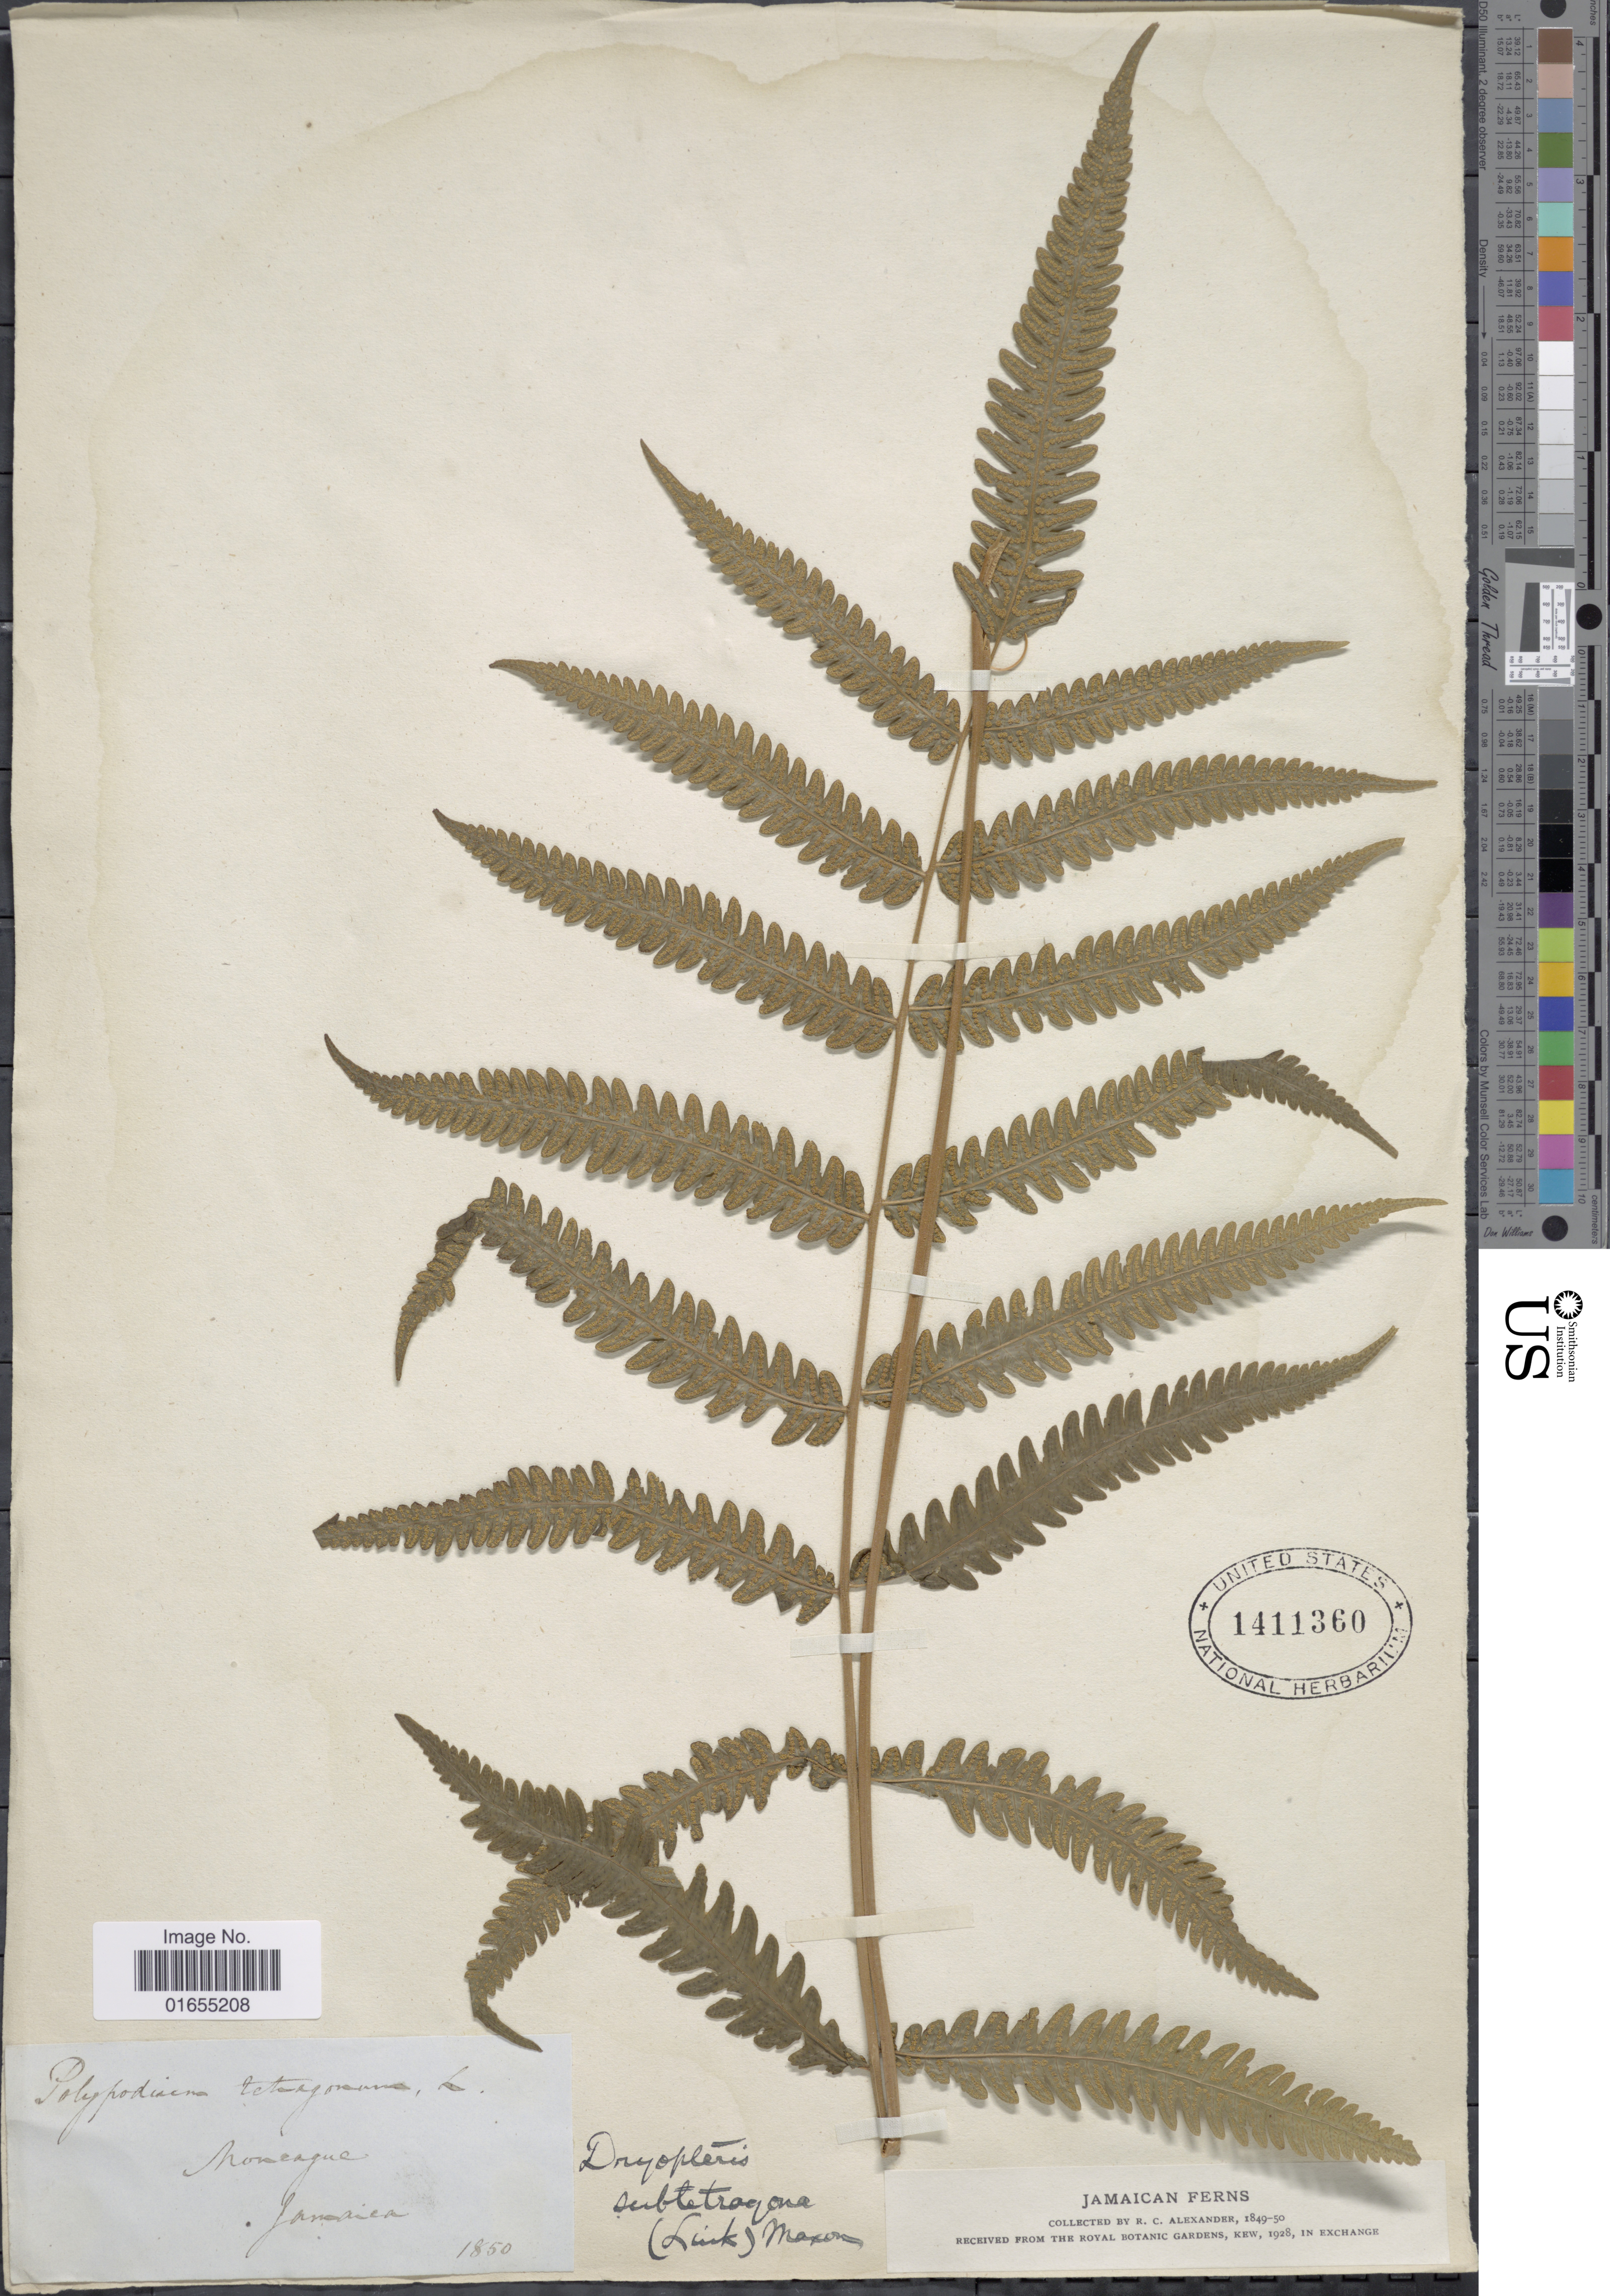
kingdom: Plantae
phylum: Tracheophyta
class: Polypodiopsida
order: Polypodiales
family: Thelypteridaceae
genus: Goniopteris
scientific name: Goniopteris subtetragona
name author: (Link) Vareschi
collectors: R. C. Alexander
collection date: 1850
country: Jamaica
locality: Moneague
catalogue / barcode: US 1411360